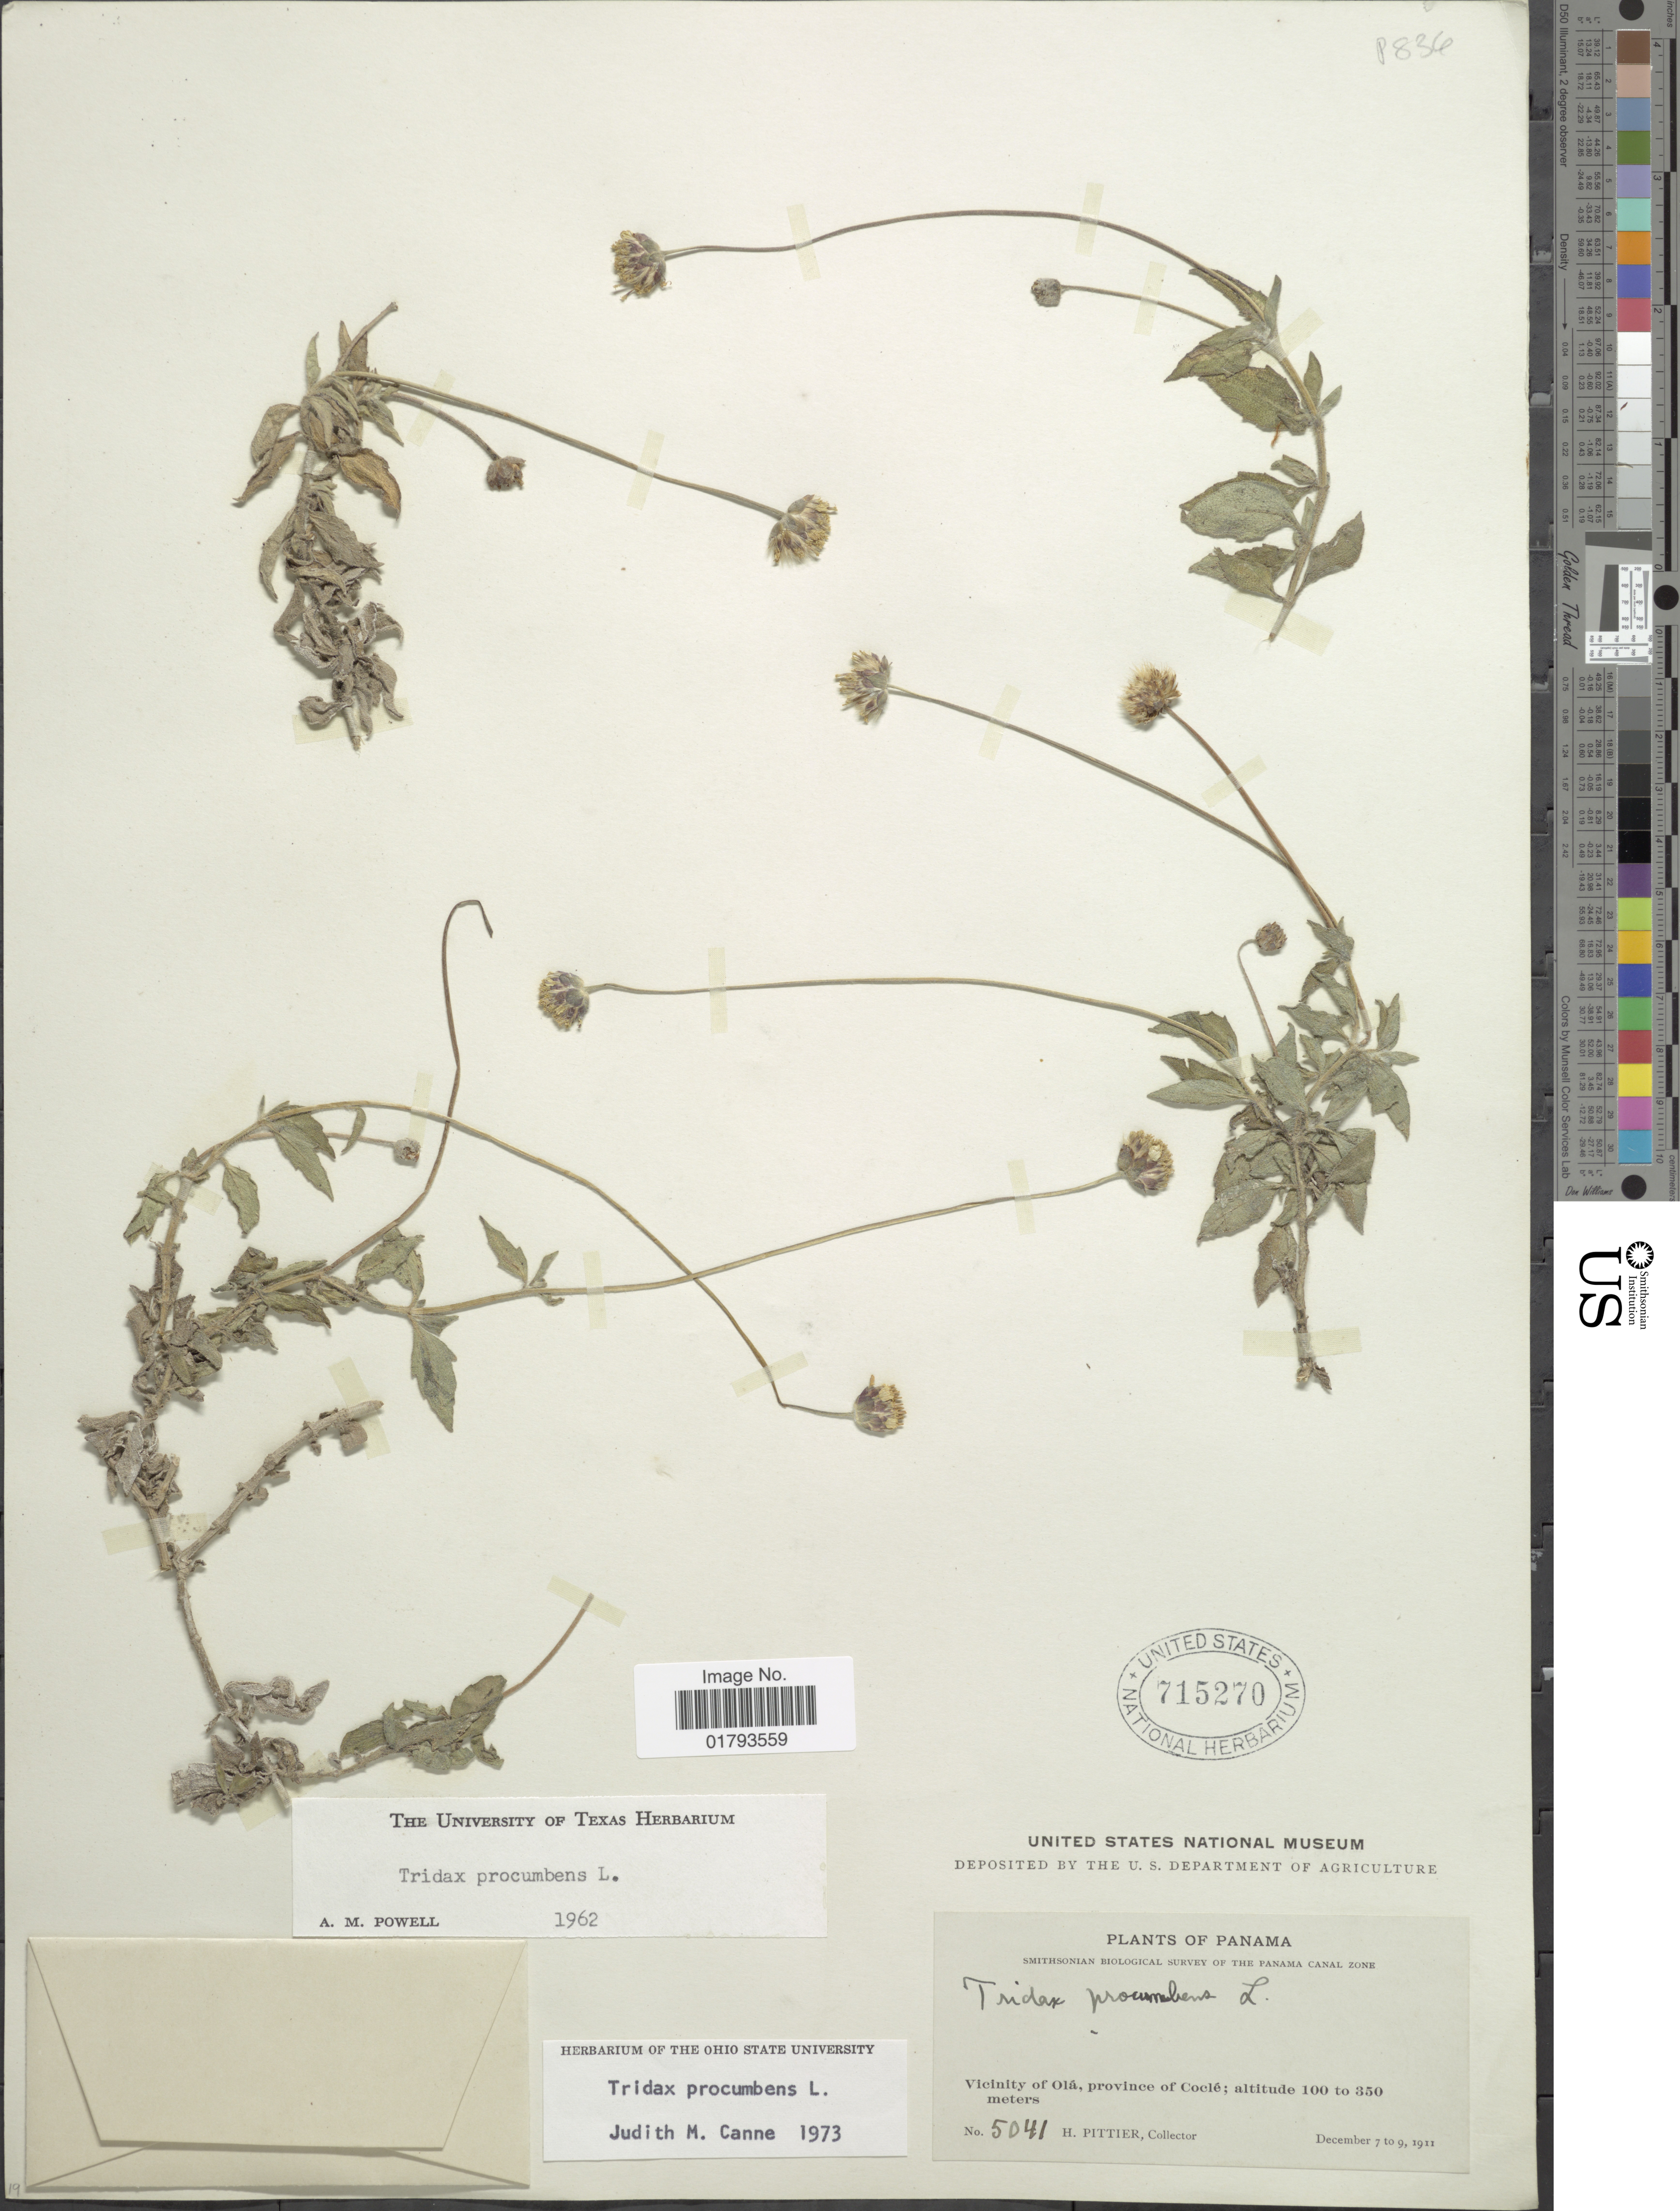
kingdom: Plantae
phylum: Tracheophyta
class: Magnoliopsida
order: Asterales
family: Asteraceae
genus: Tridax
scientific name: Tridax procumbens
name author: L.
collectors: H. F. Pittier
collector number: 5041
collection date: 1911-12-07/1911-12-09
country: Panama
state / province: Coclé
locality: Vicinity of Ola, province of Cocle.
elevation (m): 100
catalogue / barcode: US 715270